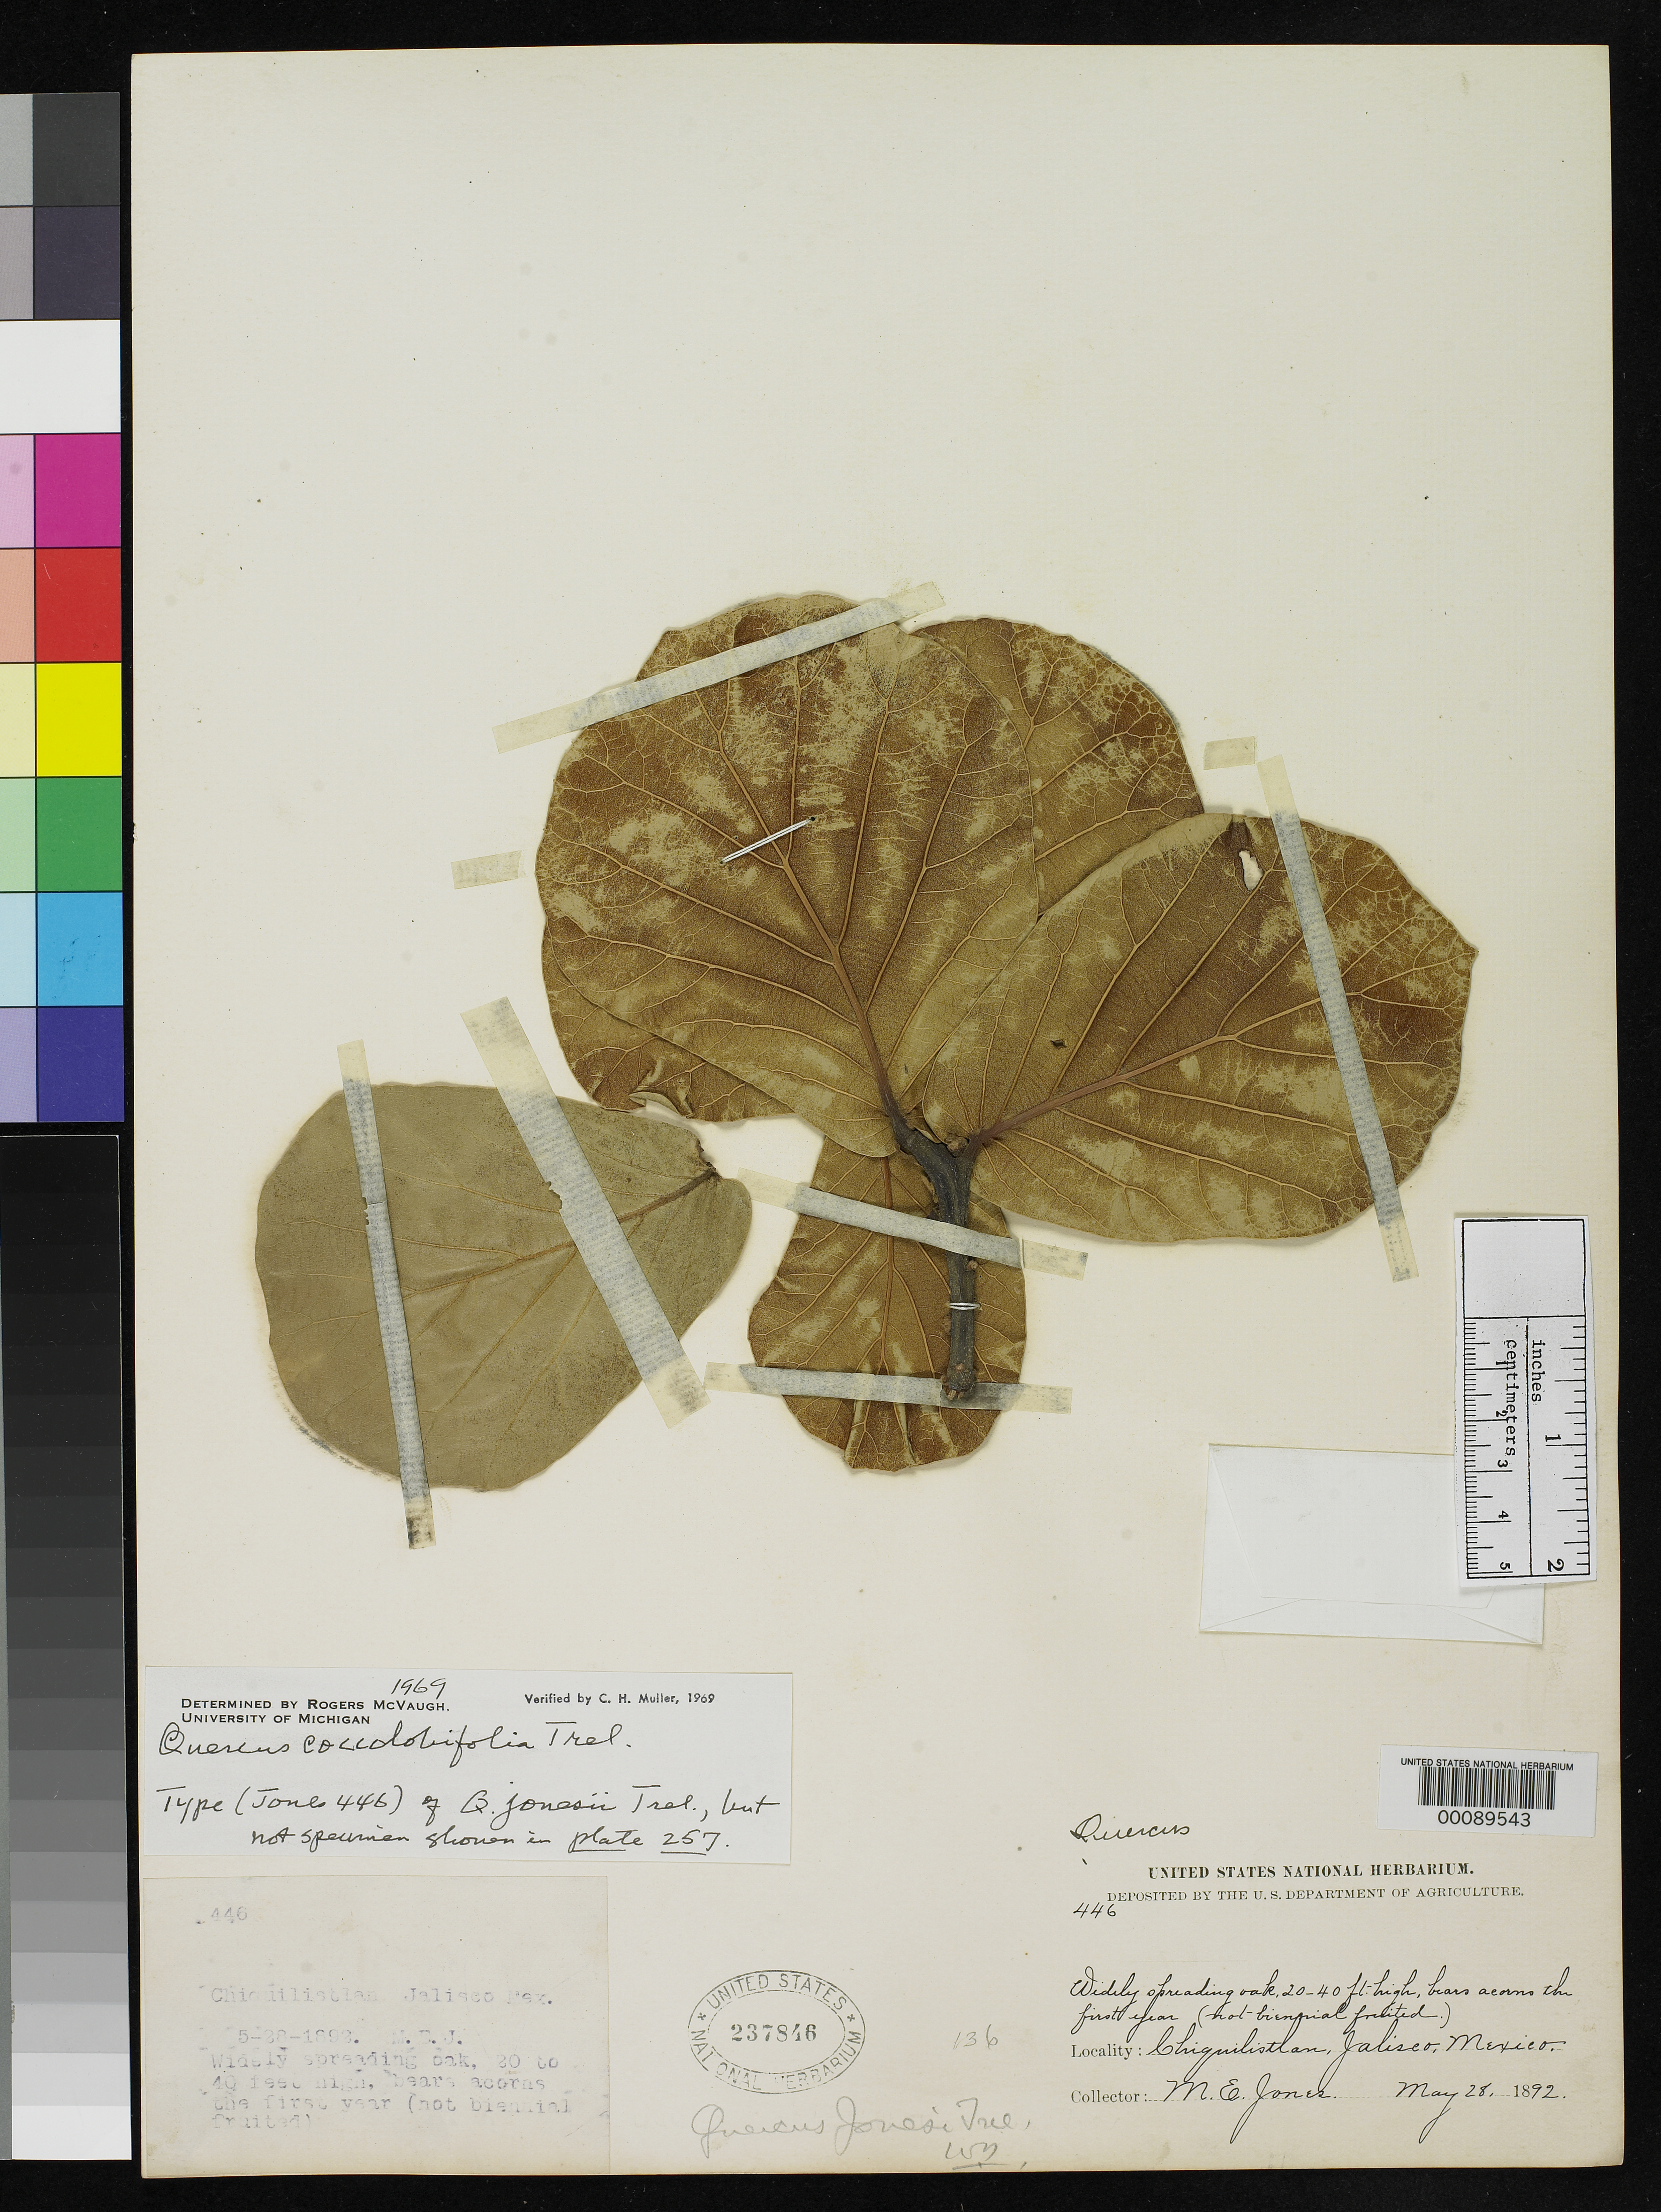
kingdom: Plantae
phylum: Tracheophyta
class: Magnoliopsida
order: Fagales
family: Fagaceae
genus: Quercus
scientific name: Quercus jonesii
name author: Trel.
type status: Holotype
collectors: M. E. Jones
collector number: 446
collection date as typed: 28 May 1892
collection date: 1892-05-28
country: Mexico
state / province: Jalisco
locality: Chiquilistlan.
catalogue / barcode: US 237846